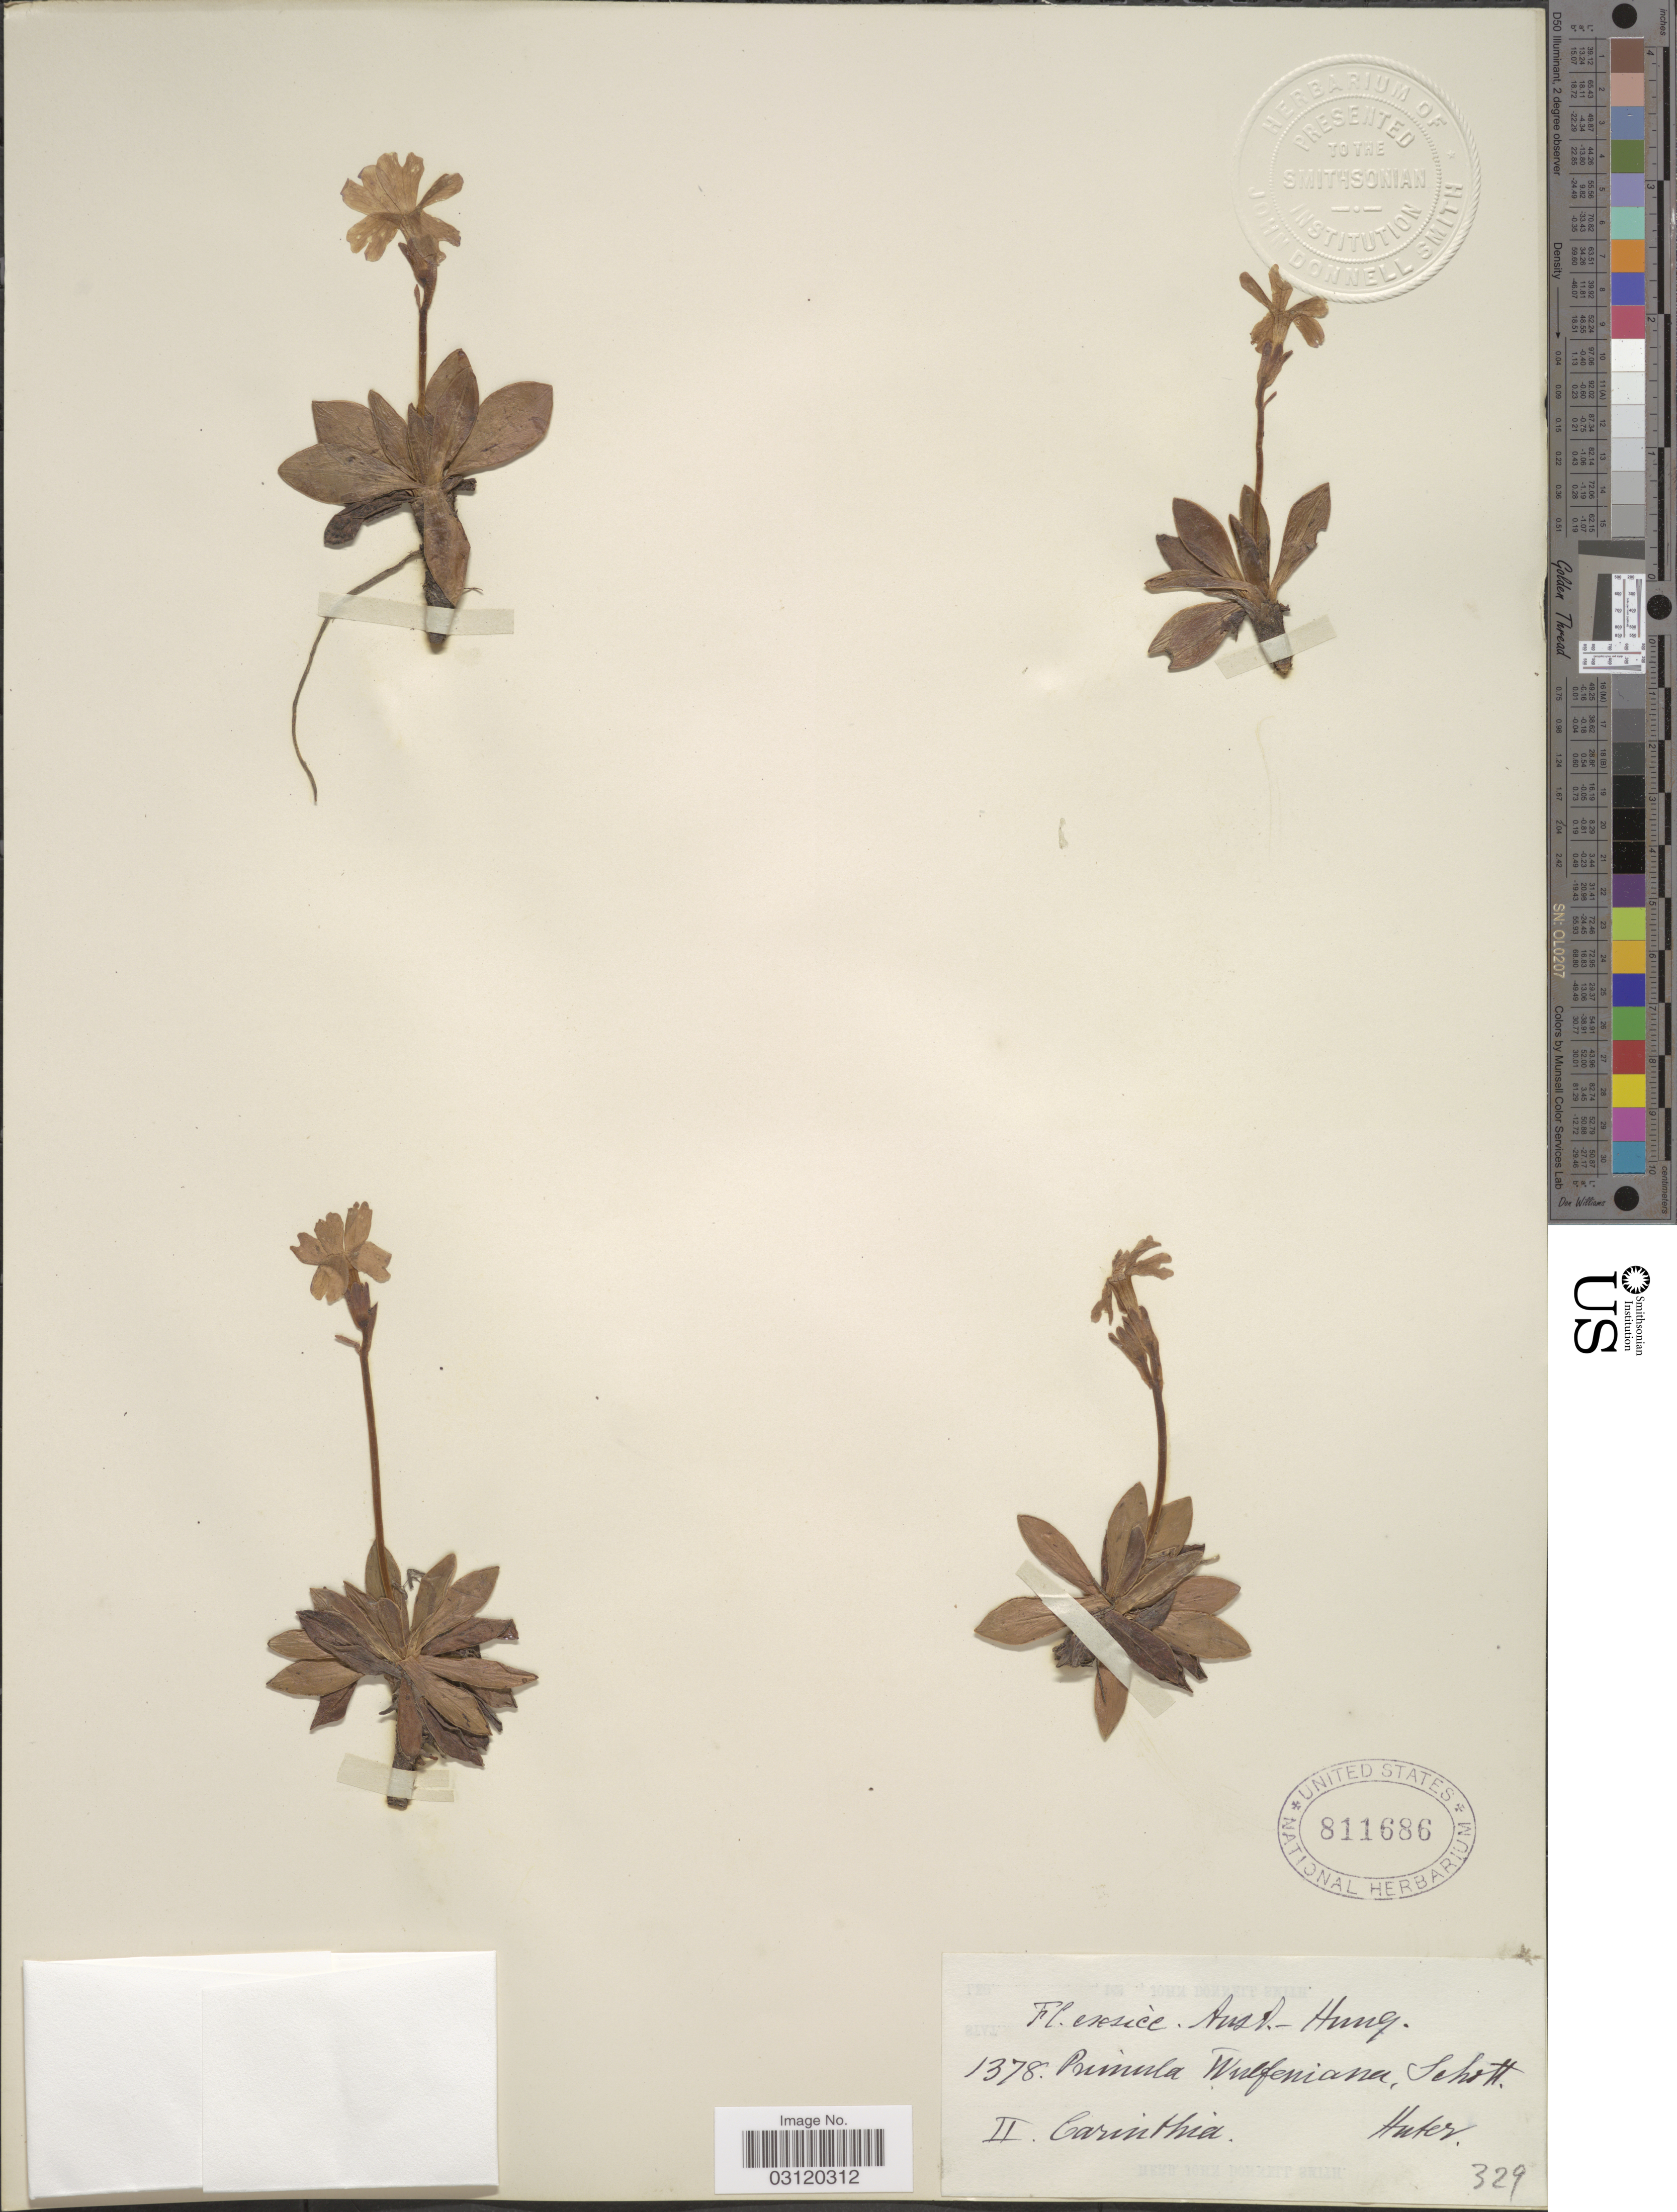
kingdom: Plantae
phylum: Tracheophyta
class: Magnoliopsida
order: Ericales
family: Primulaceae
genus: Primula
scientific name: Primula wulfeniana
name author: Schott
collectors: -. Huter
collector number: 1378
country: Hungary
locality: Aust.-Hung., II, Carinthia.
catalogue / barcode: US 811686